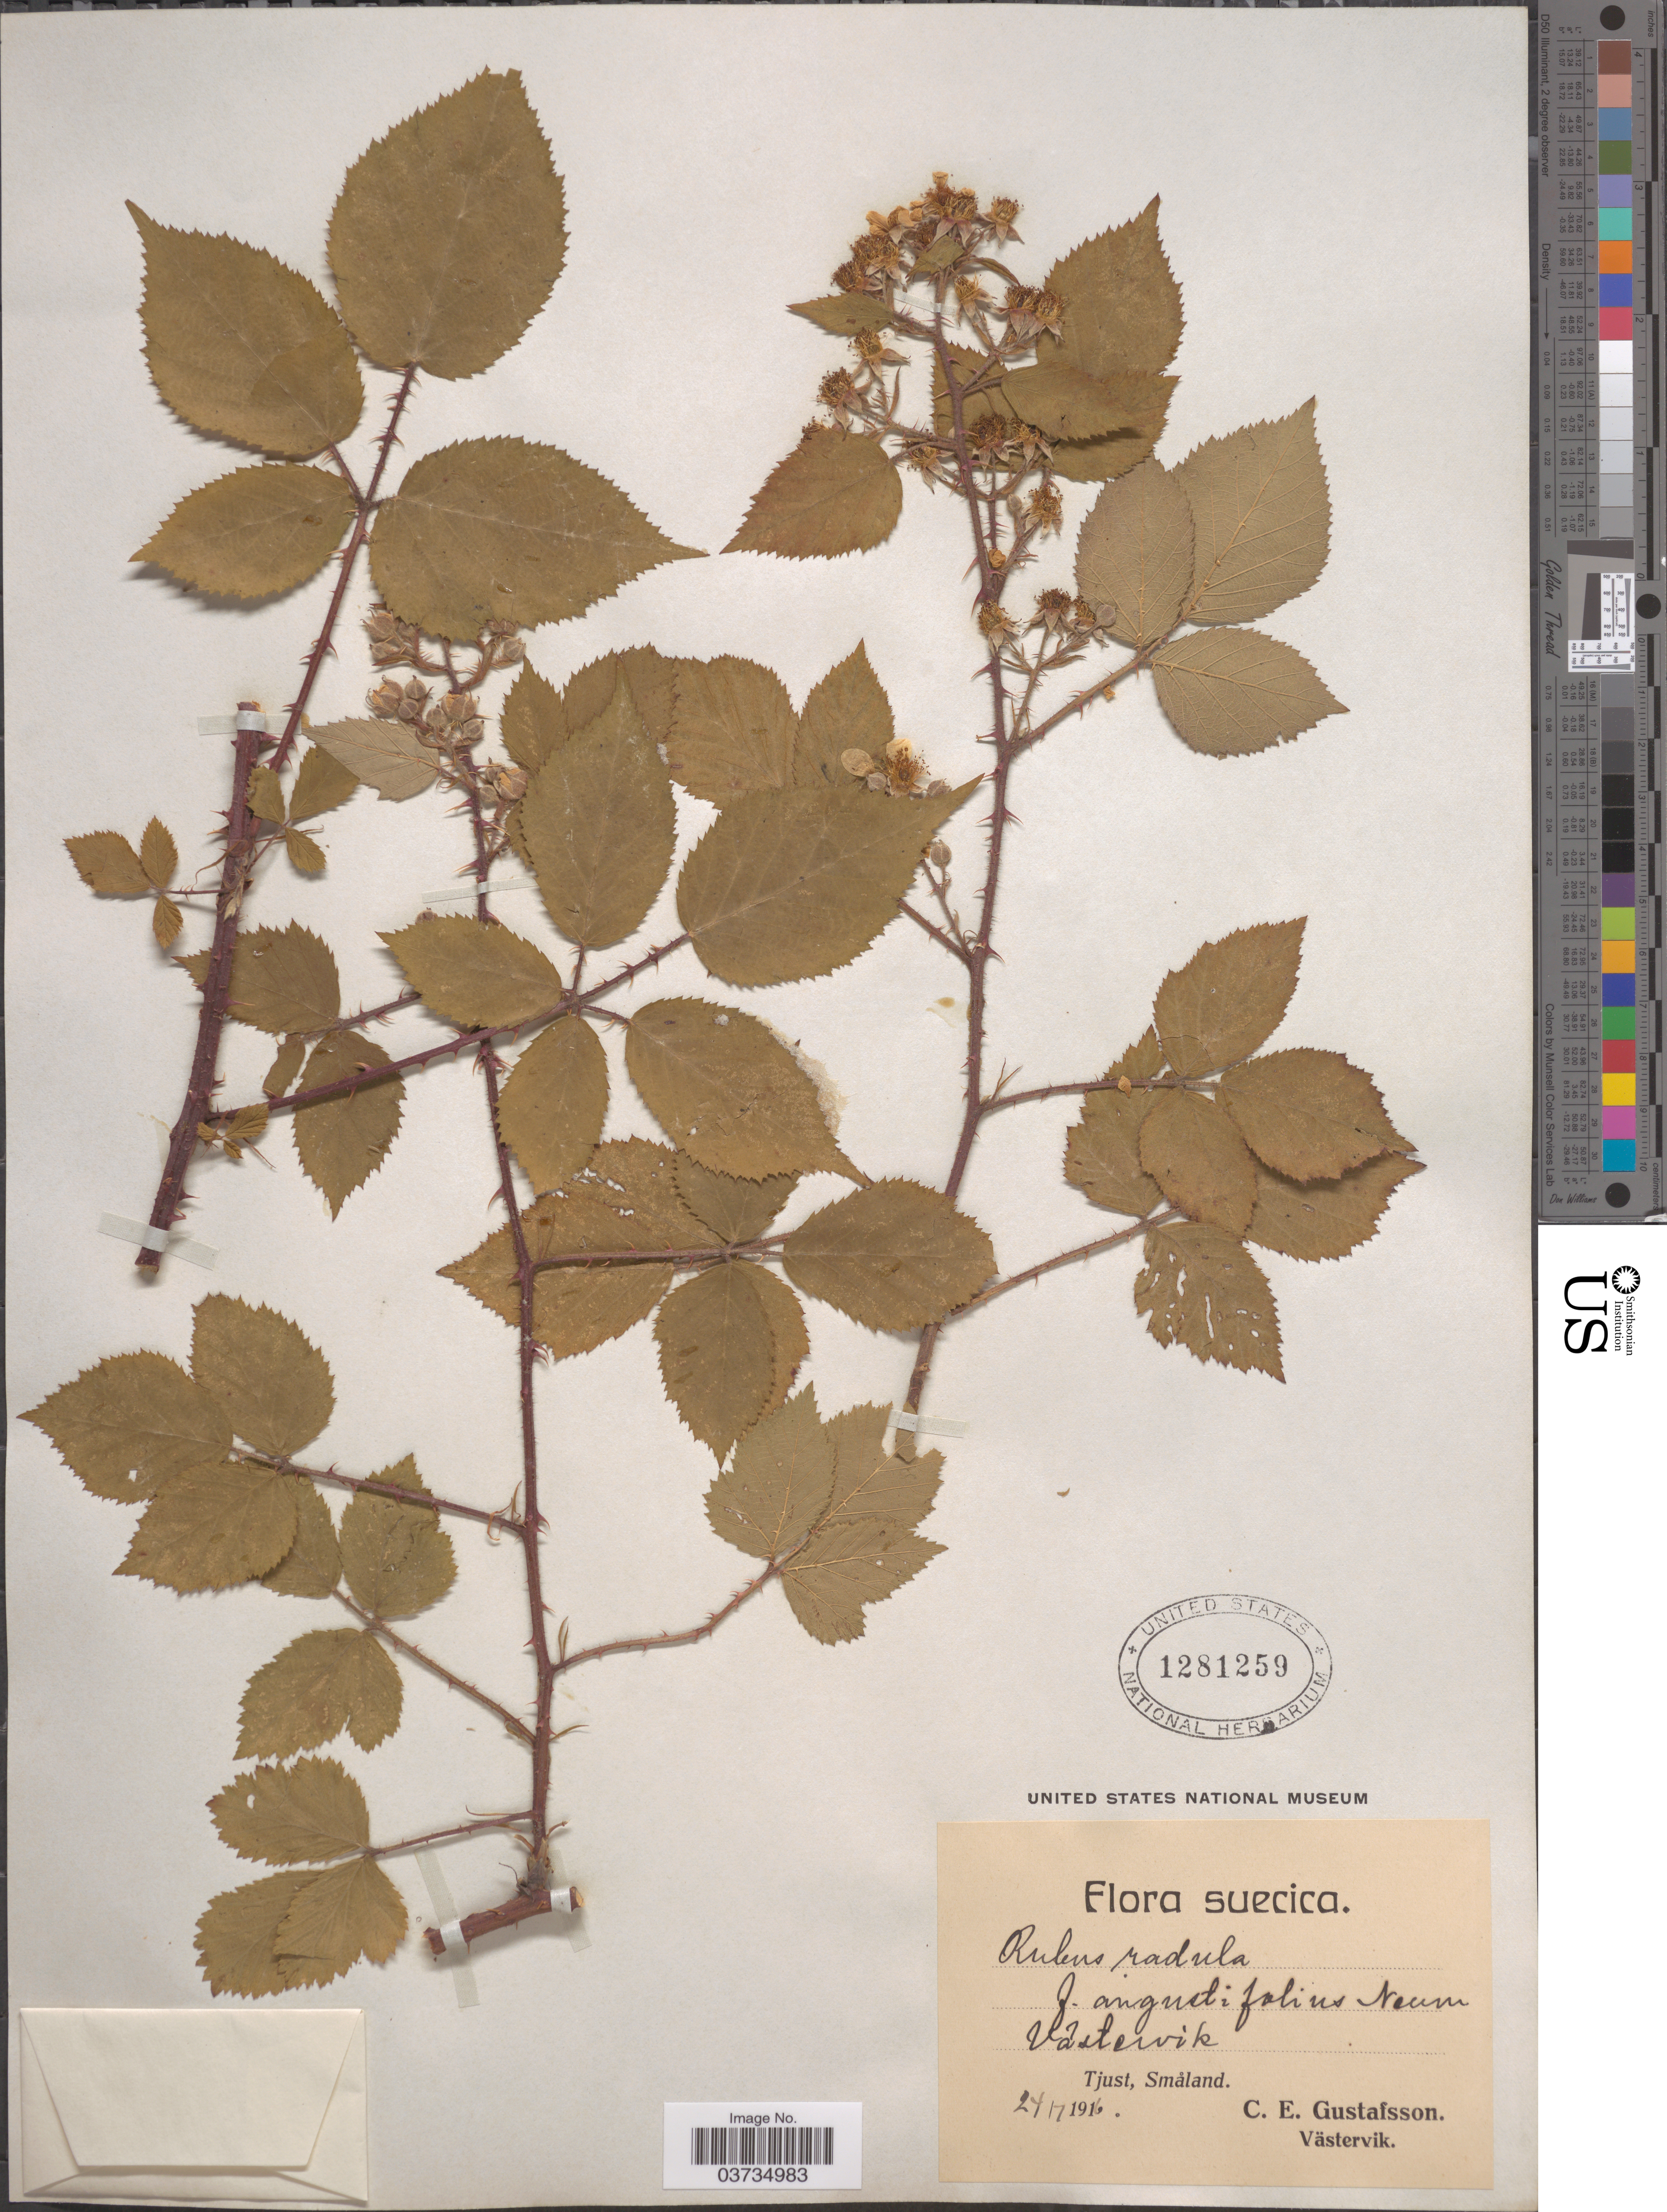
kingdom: Plantae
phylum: Tracheophyta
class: Magnoliopsida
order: Rosales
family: Rosaceae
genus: Rubus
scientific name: Rubus radula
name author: Weihe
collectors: C. Gustafsson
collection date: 1916-07-24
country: Sweden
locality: Vâstervik. Tjust, Småland.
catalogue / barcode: US 1281259